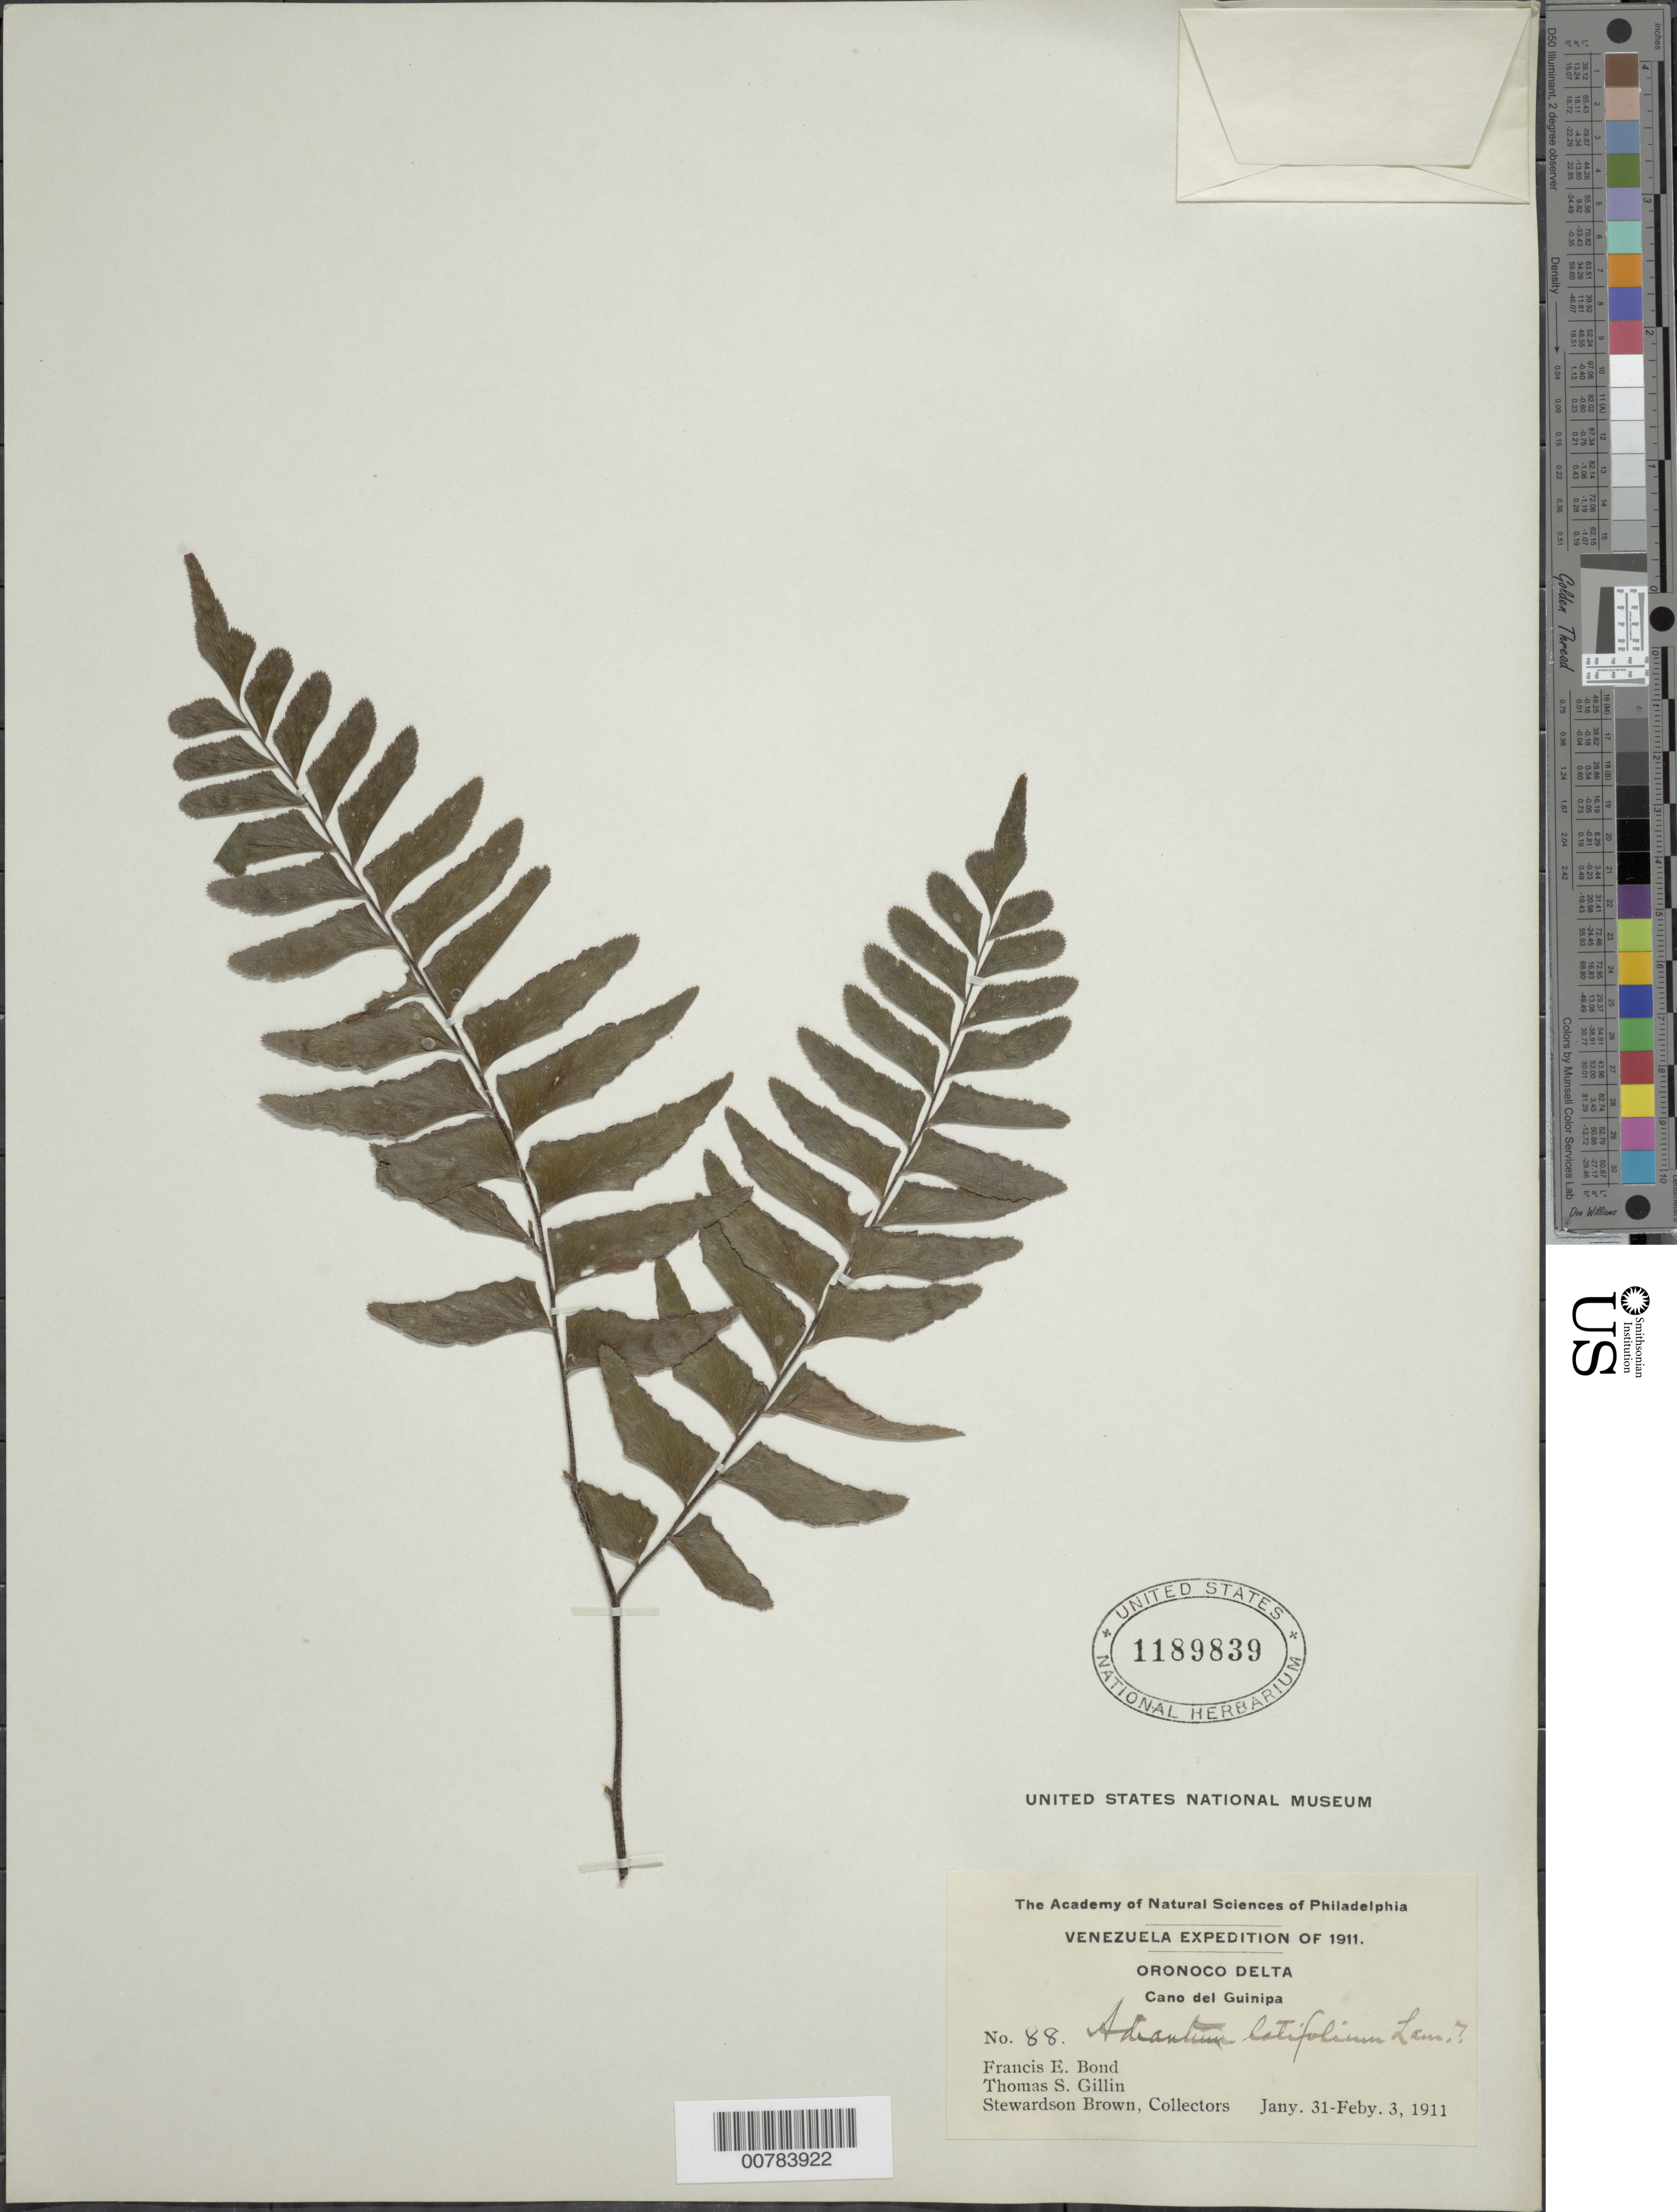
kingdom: Plantae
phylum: Tracheophyta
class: Polypodiopsida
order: Polypodiales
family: Pteridaceae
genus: Adiantum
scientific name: Adiantum latifolium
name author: Lam.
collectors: F. Bond, T. Gillin & S. Brown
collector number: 88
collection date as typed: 31 January -3 February 1911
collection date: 1911-01-31/1911-02-03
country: Venezuela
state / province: Monagas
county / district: Maturin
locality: Oronoco Delta along Rio Guanipa, including Indian and Creole villages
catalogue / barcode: US 1189839